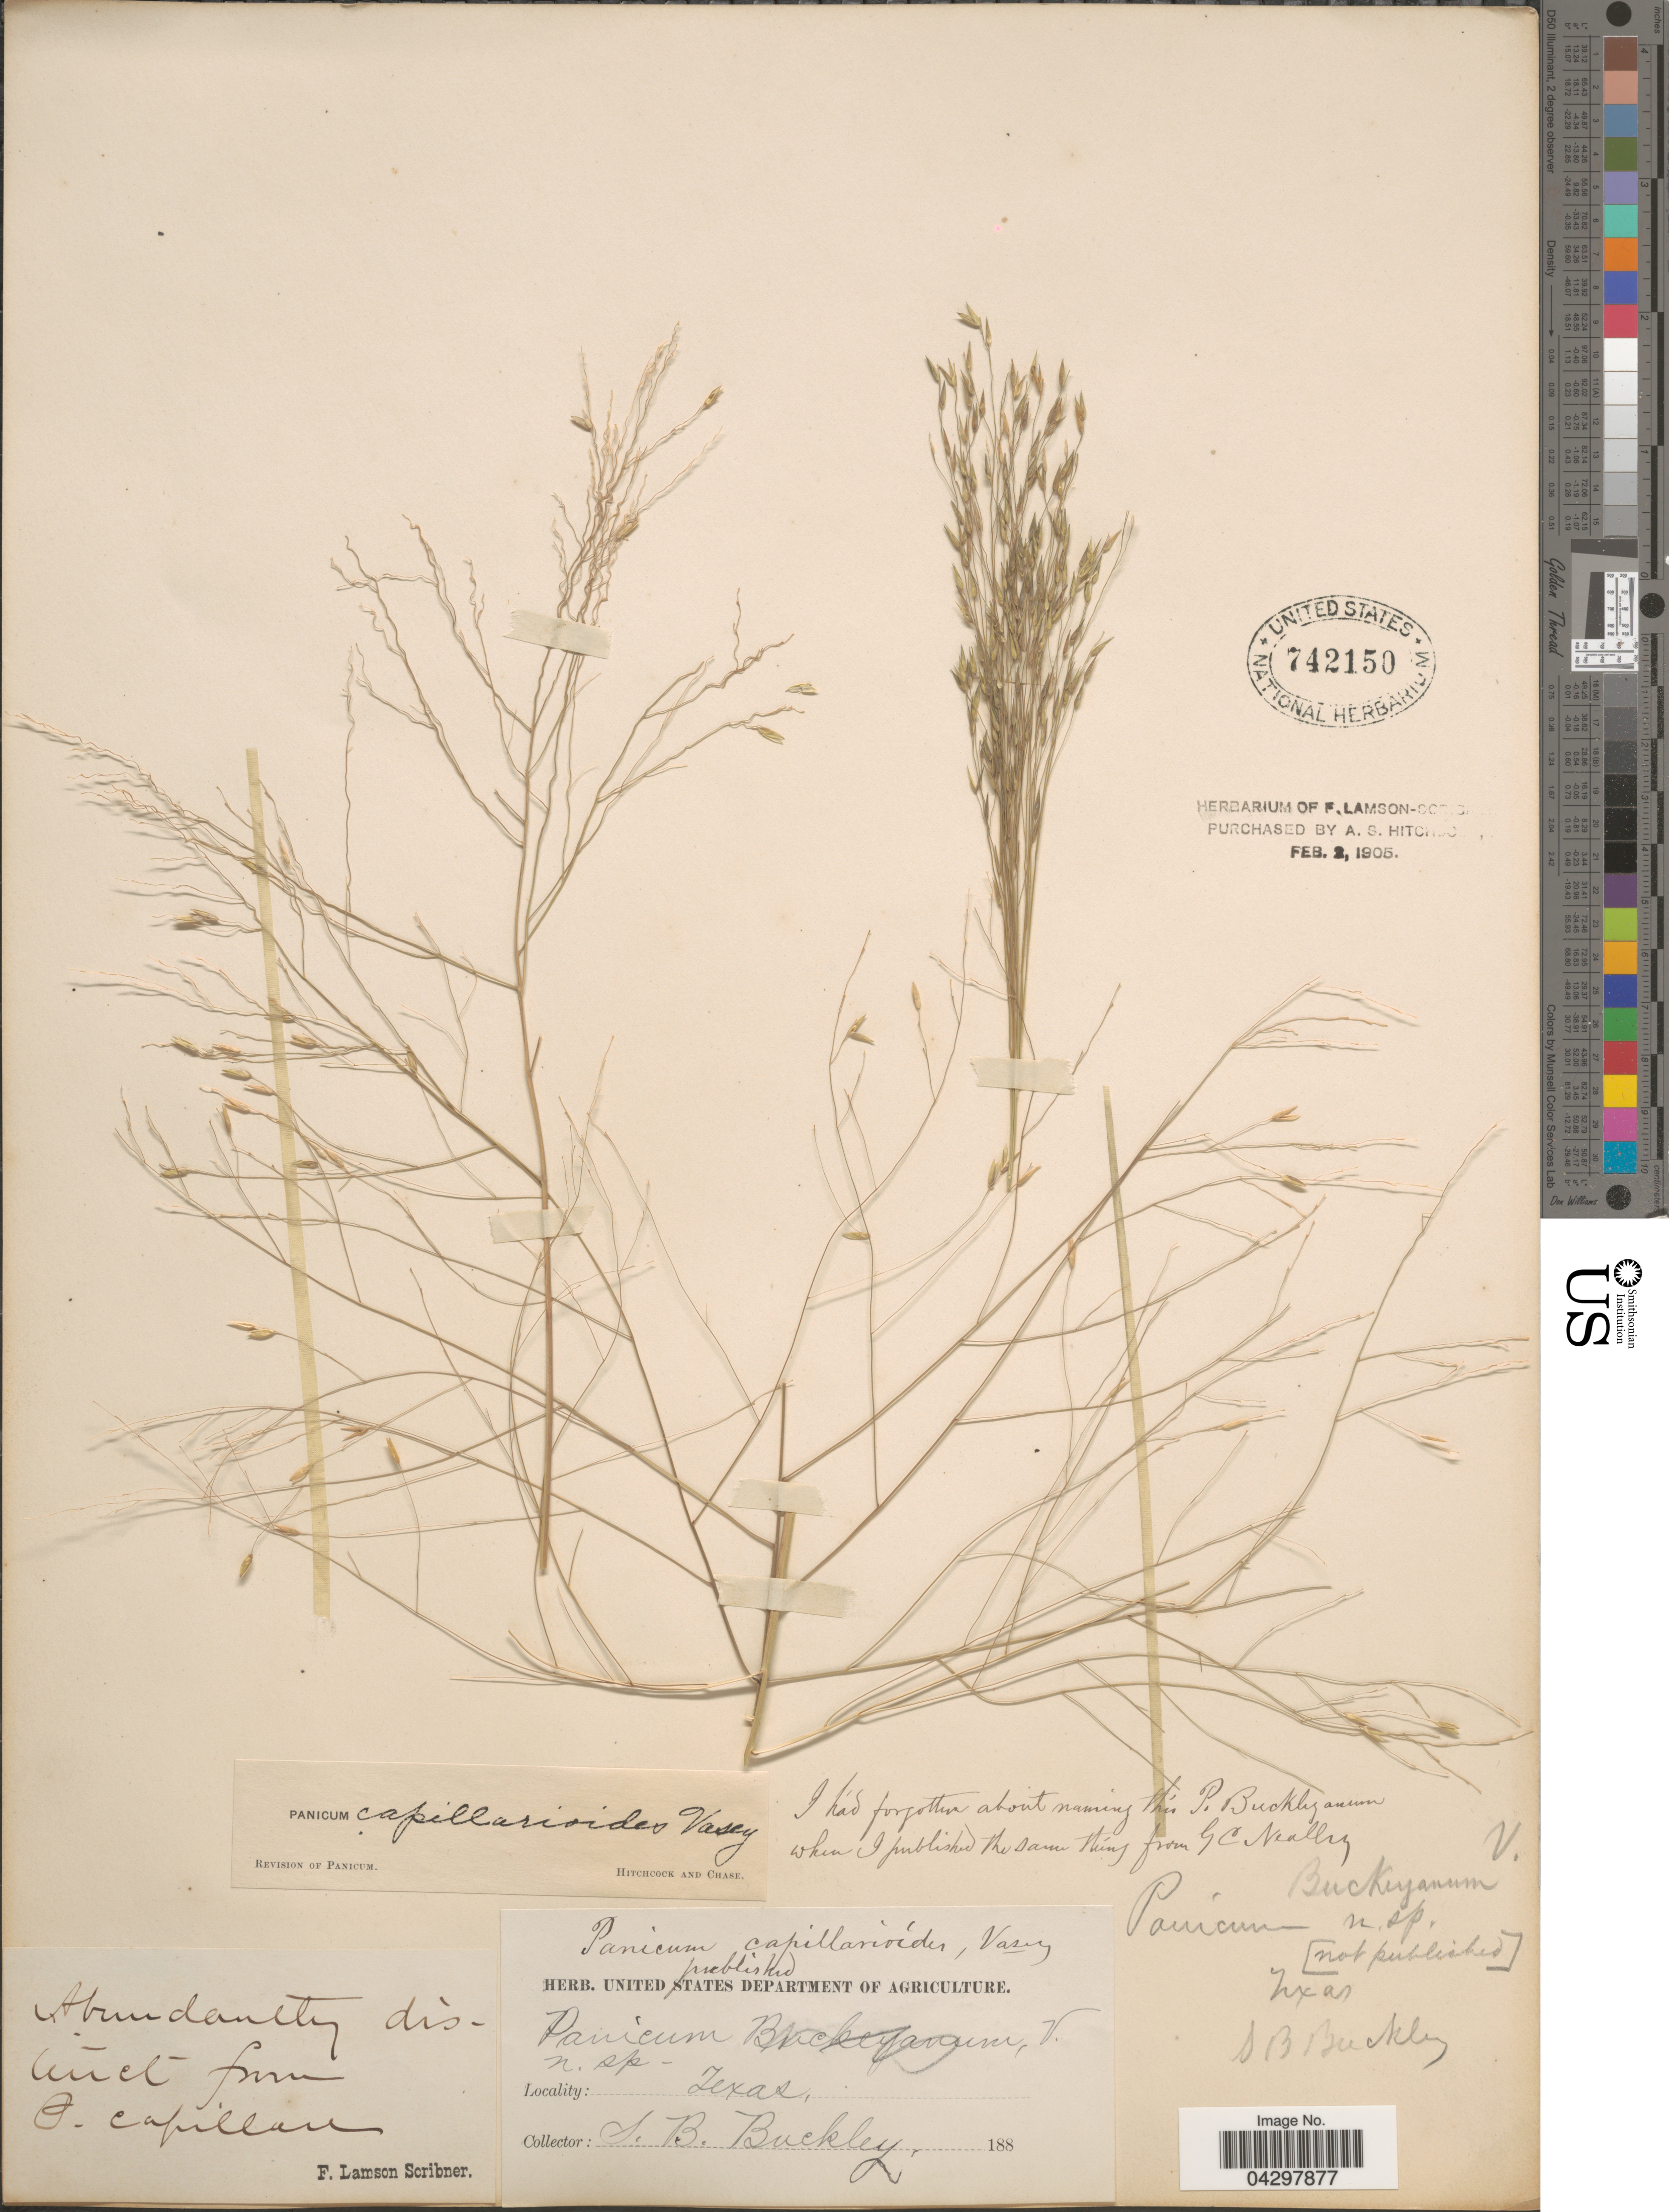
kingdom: Plantae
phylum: Tracheophyta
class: Liliopsida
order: Poales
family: Poaceae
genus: Panicum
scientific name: Panicum capillarioides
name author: Vasey in J.M. Coult.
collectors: S. B. Buckley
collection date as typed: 188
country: United States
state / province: Texas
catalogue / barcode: US 742150